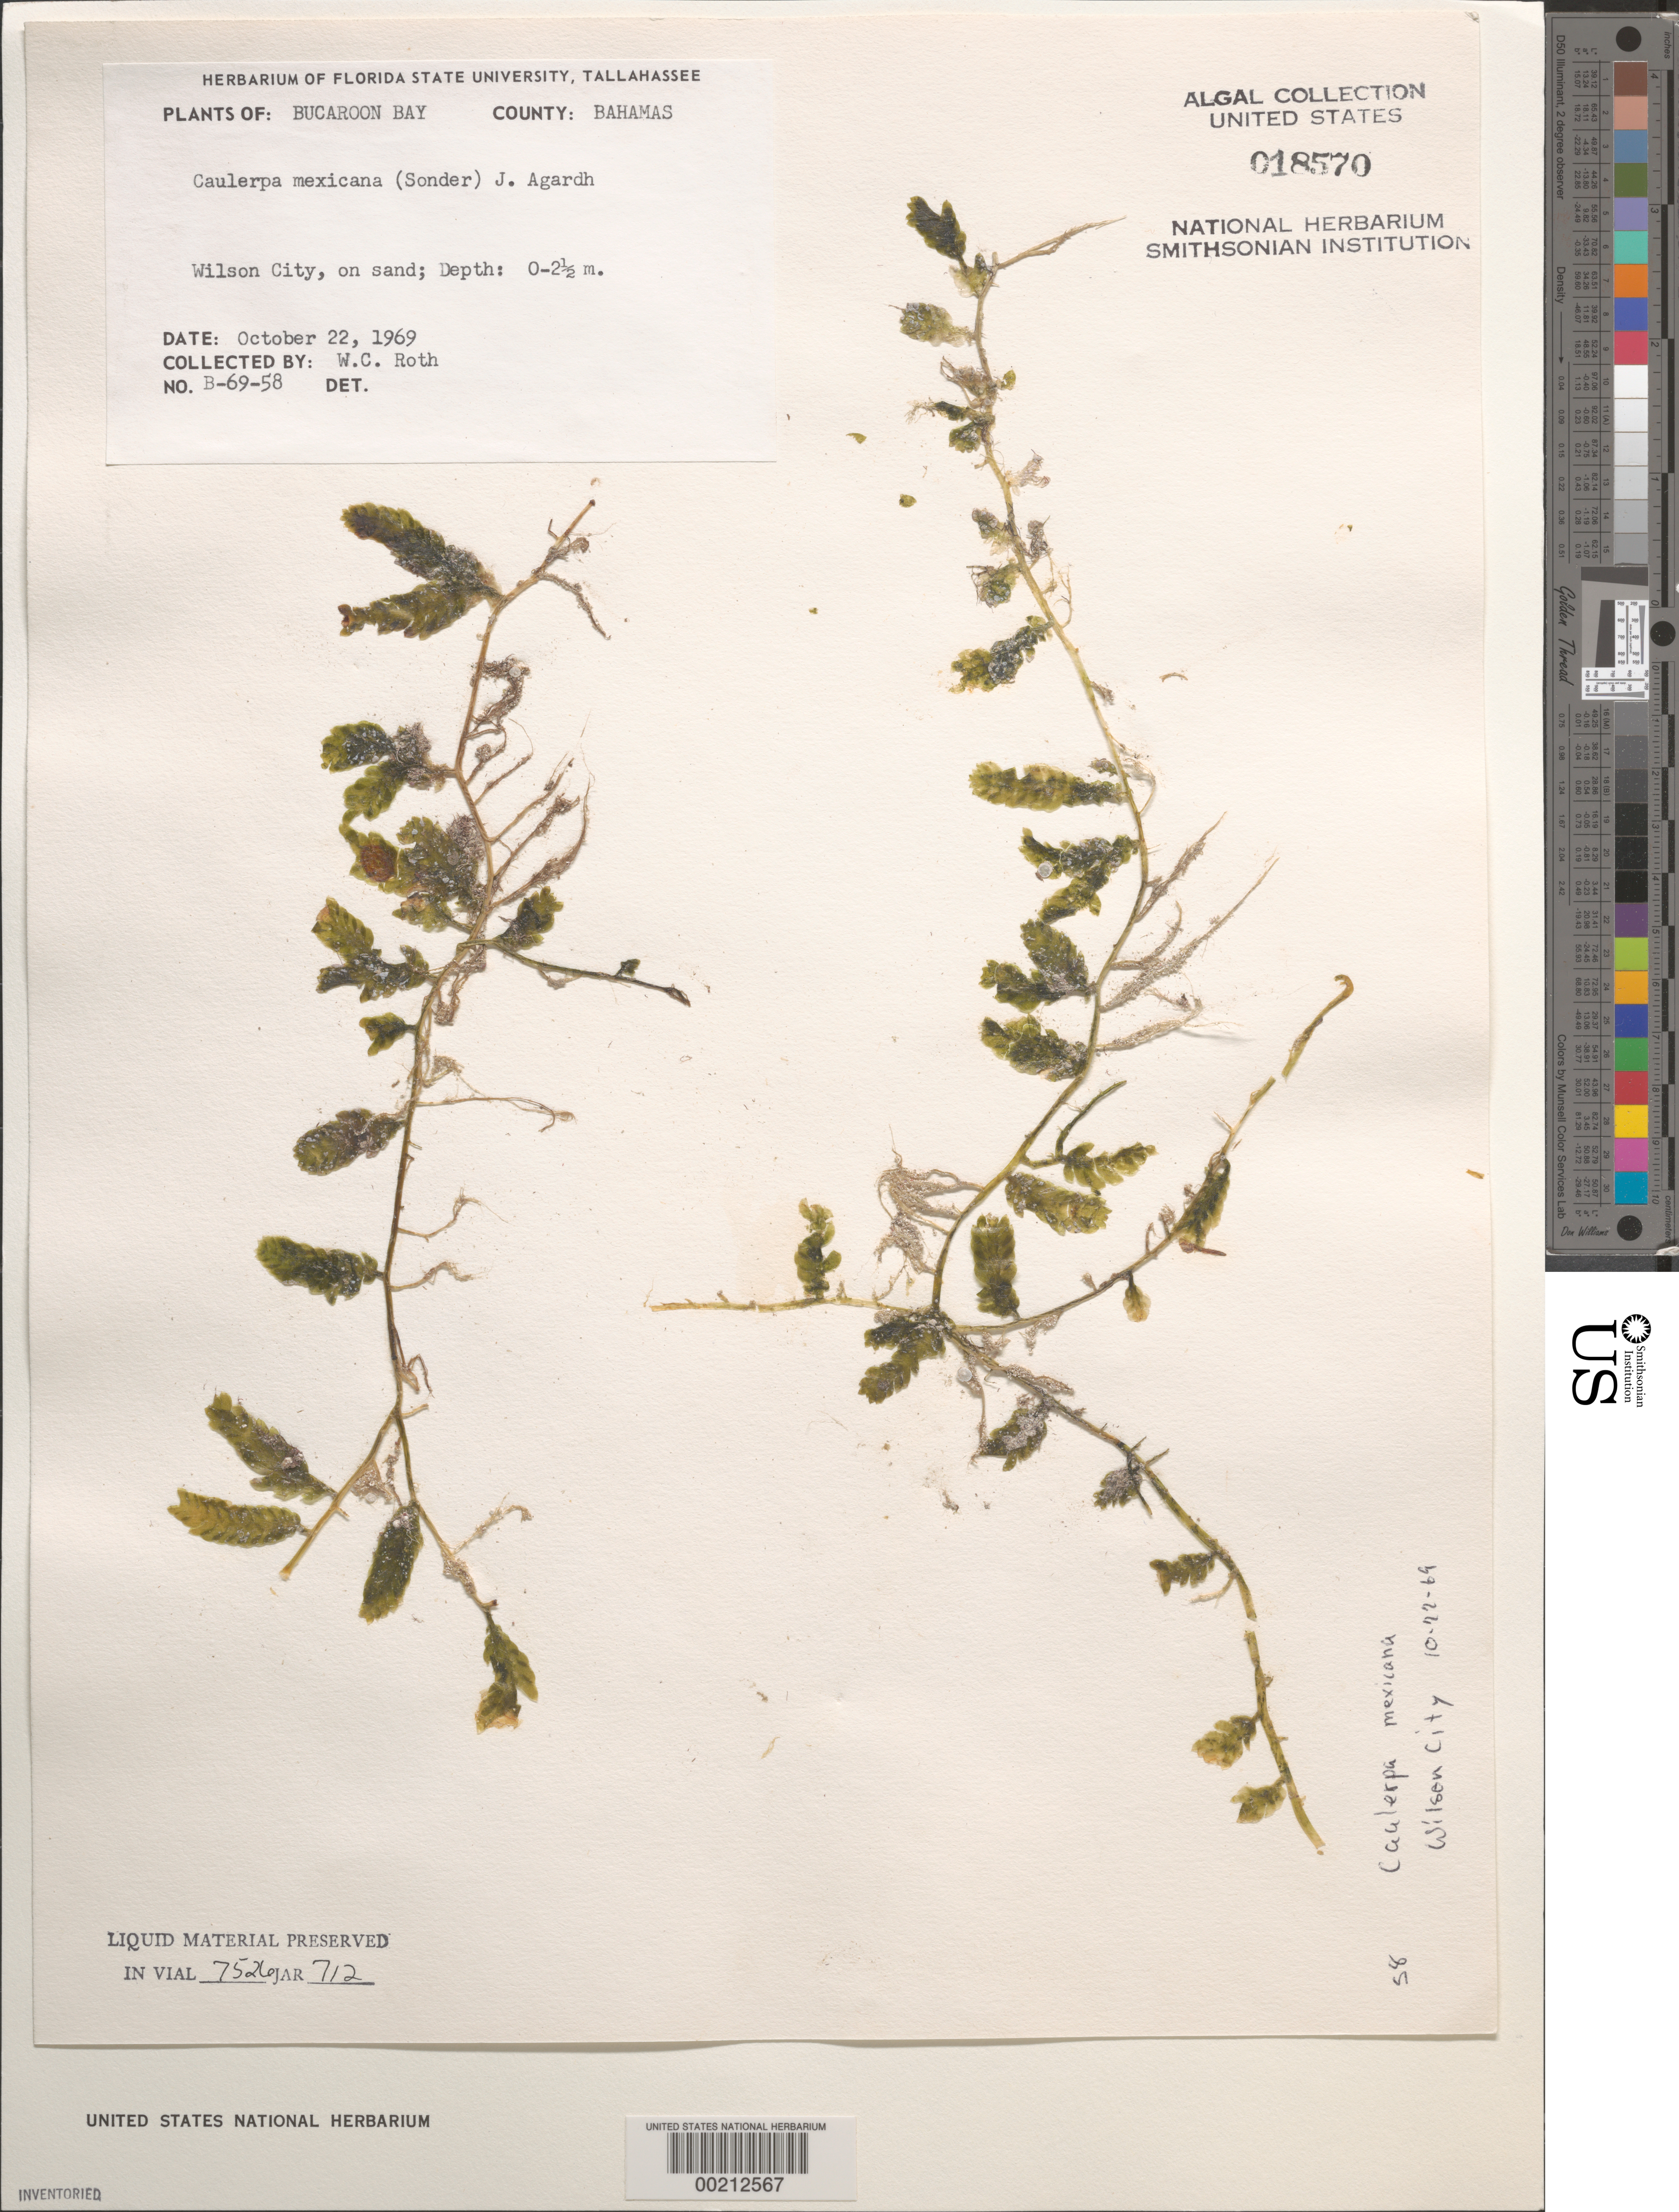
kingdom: Plantae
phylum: Chlorophyta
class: Ulvophyceae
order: Bryopsidales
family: Caulerpaceae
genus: Caulerpa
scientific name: Caulerpa mexicana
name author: Sond. ex Kütz.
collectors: W. C. Roth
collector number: B-69-58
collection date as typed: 22 Oct 1969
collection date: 1969-10-22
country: Bahamas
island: Great Abaco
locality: Wilson City, Buckaroon Bay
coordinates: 26 22'00" N, 77 02'00" W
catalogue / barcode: US 18570